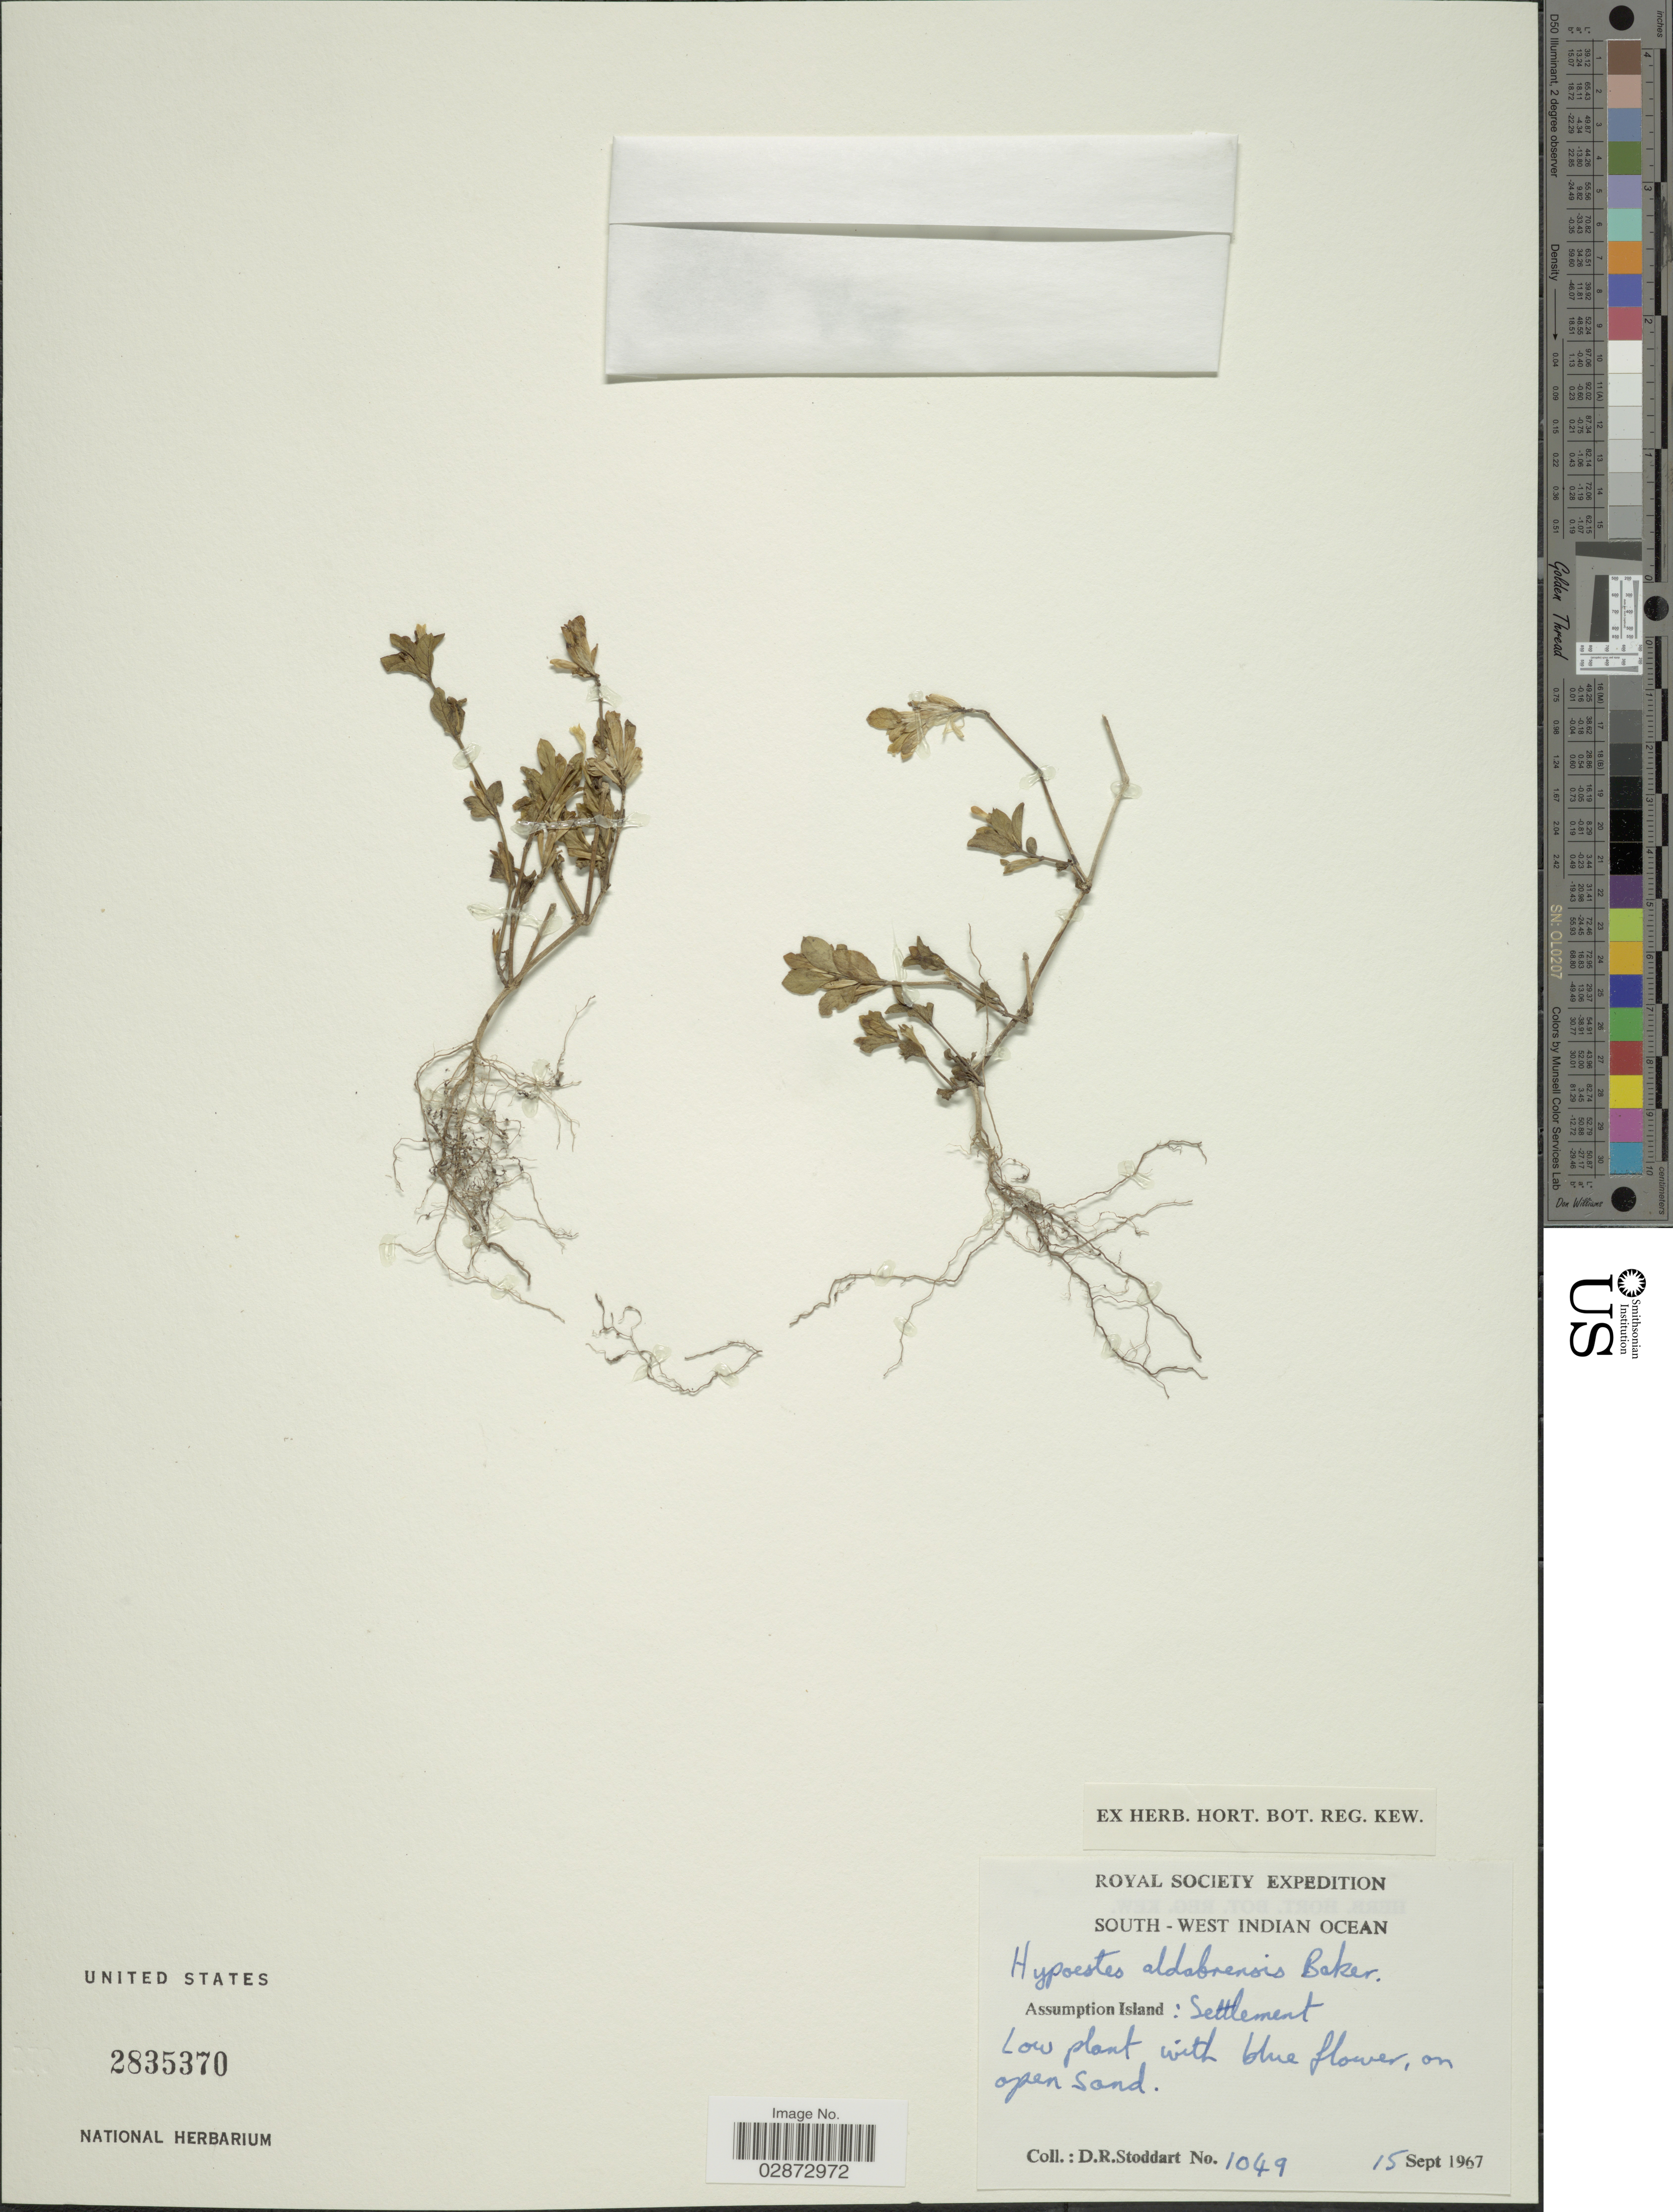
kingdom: Plantae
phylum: Tracheophyta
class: Magnoliopsida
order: Lamiales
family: Acanthaceae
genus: Hypoestes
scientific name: Hypoestes aldabrensis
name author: Baker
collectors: D. R. Stoddart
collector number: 1049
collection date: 1967-09-15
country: Seychelles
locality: Assumption Island: Settlement. South-West Indian Ocean.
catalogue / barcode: US 2835370